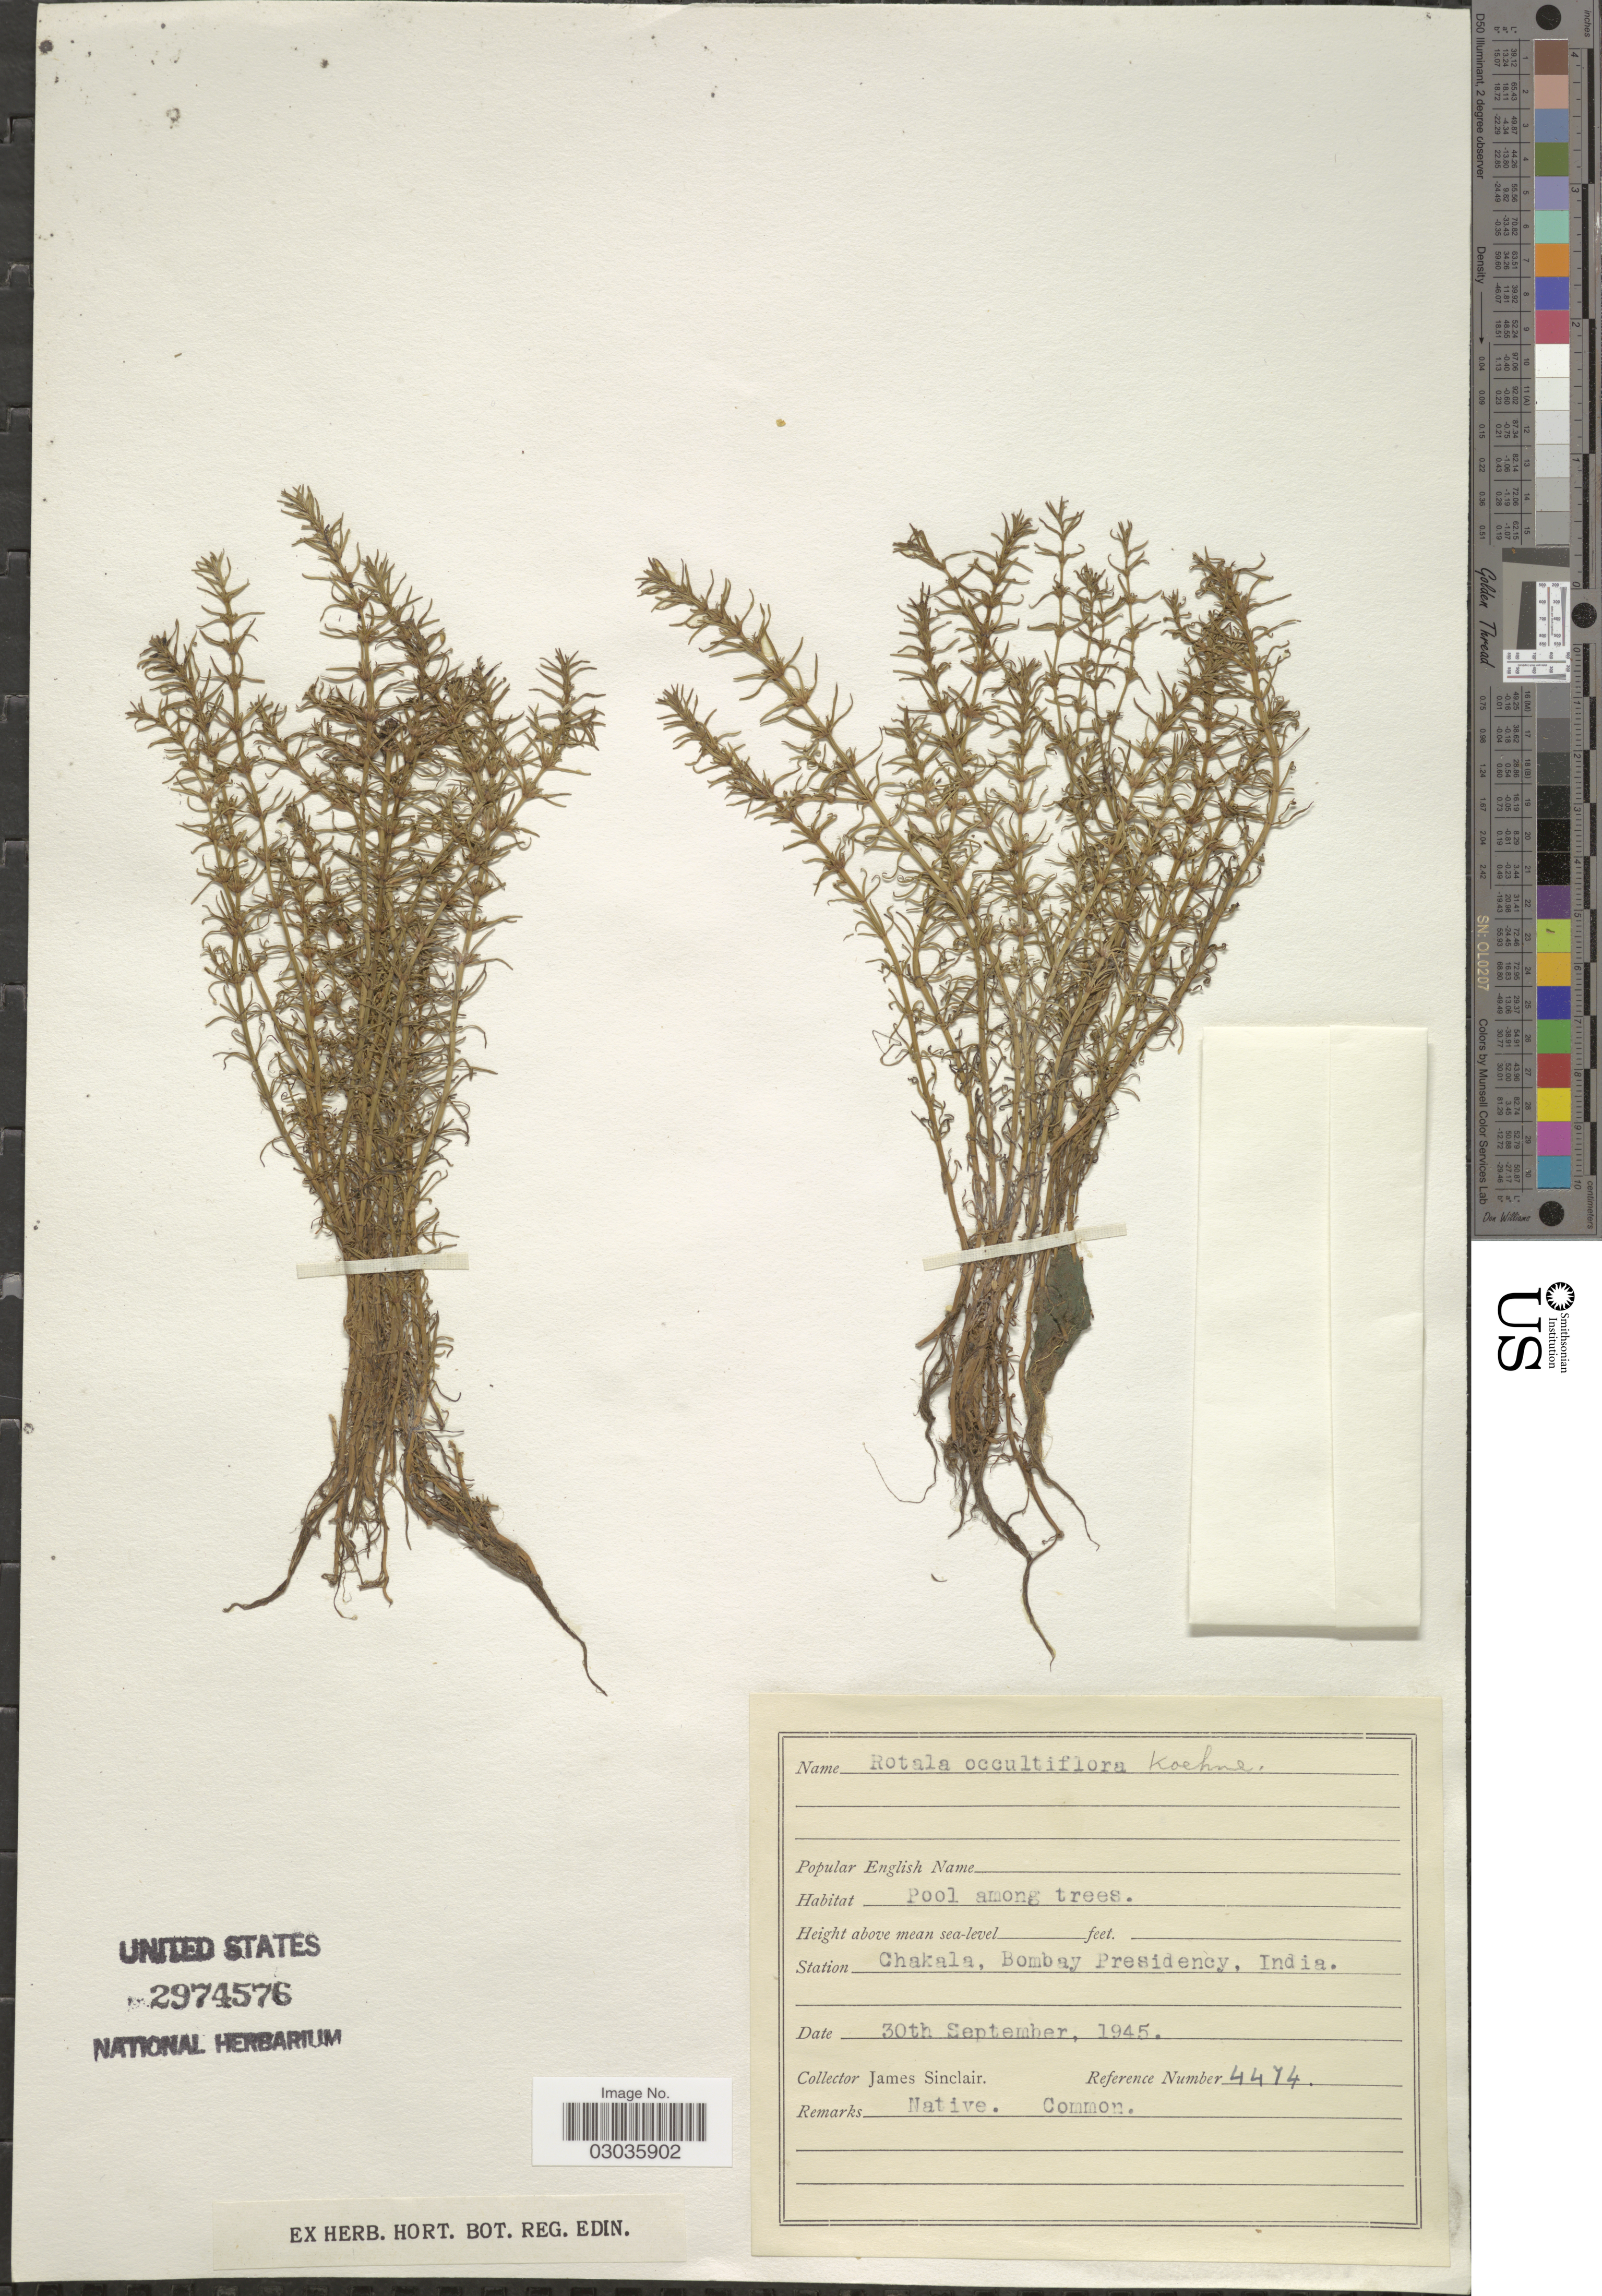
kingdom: Plantae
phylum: Tracheophyta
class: Magnoliopsida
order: Myrtales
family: Lythraceae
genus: Rotala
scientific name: Rotala occultiflora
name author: Koehne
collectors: J. Sinclair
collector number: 4474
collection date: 1945-09-30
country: India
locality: Station Chakala, Bombay Presidency.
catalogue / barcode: US 2974576